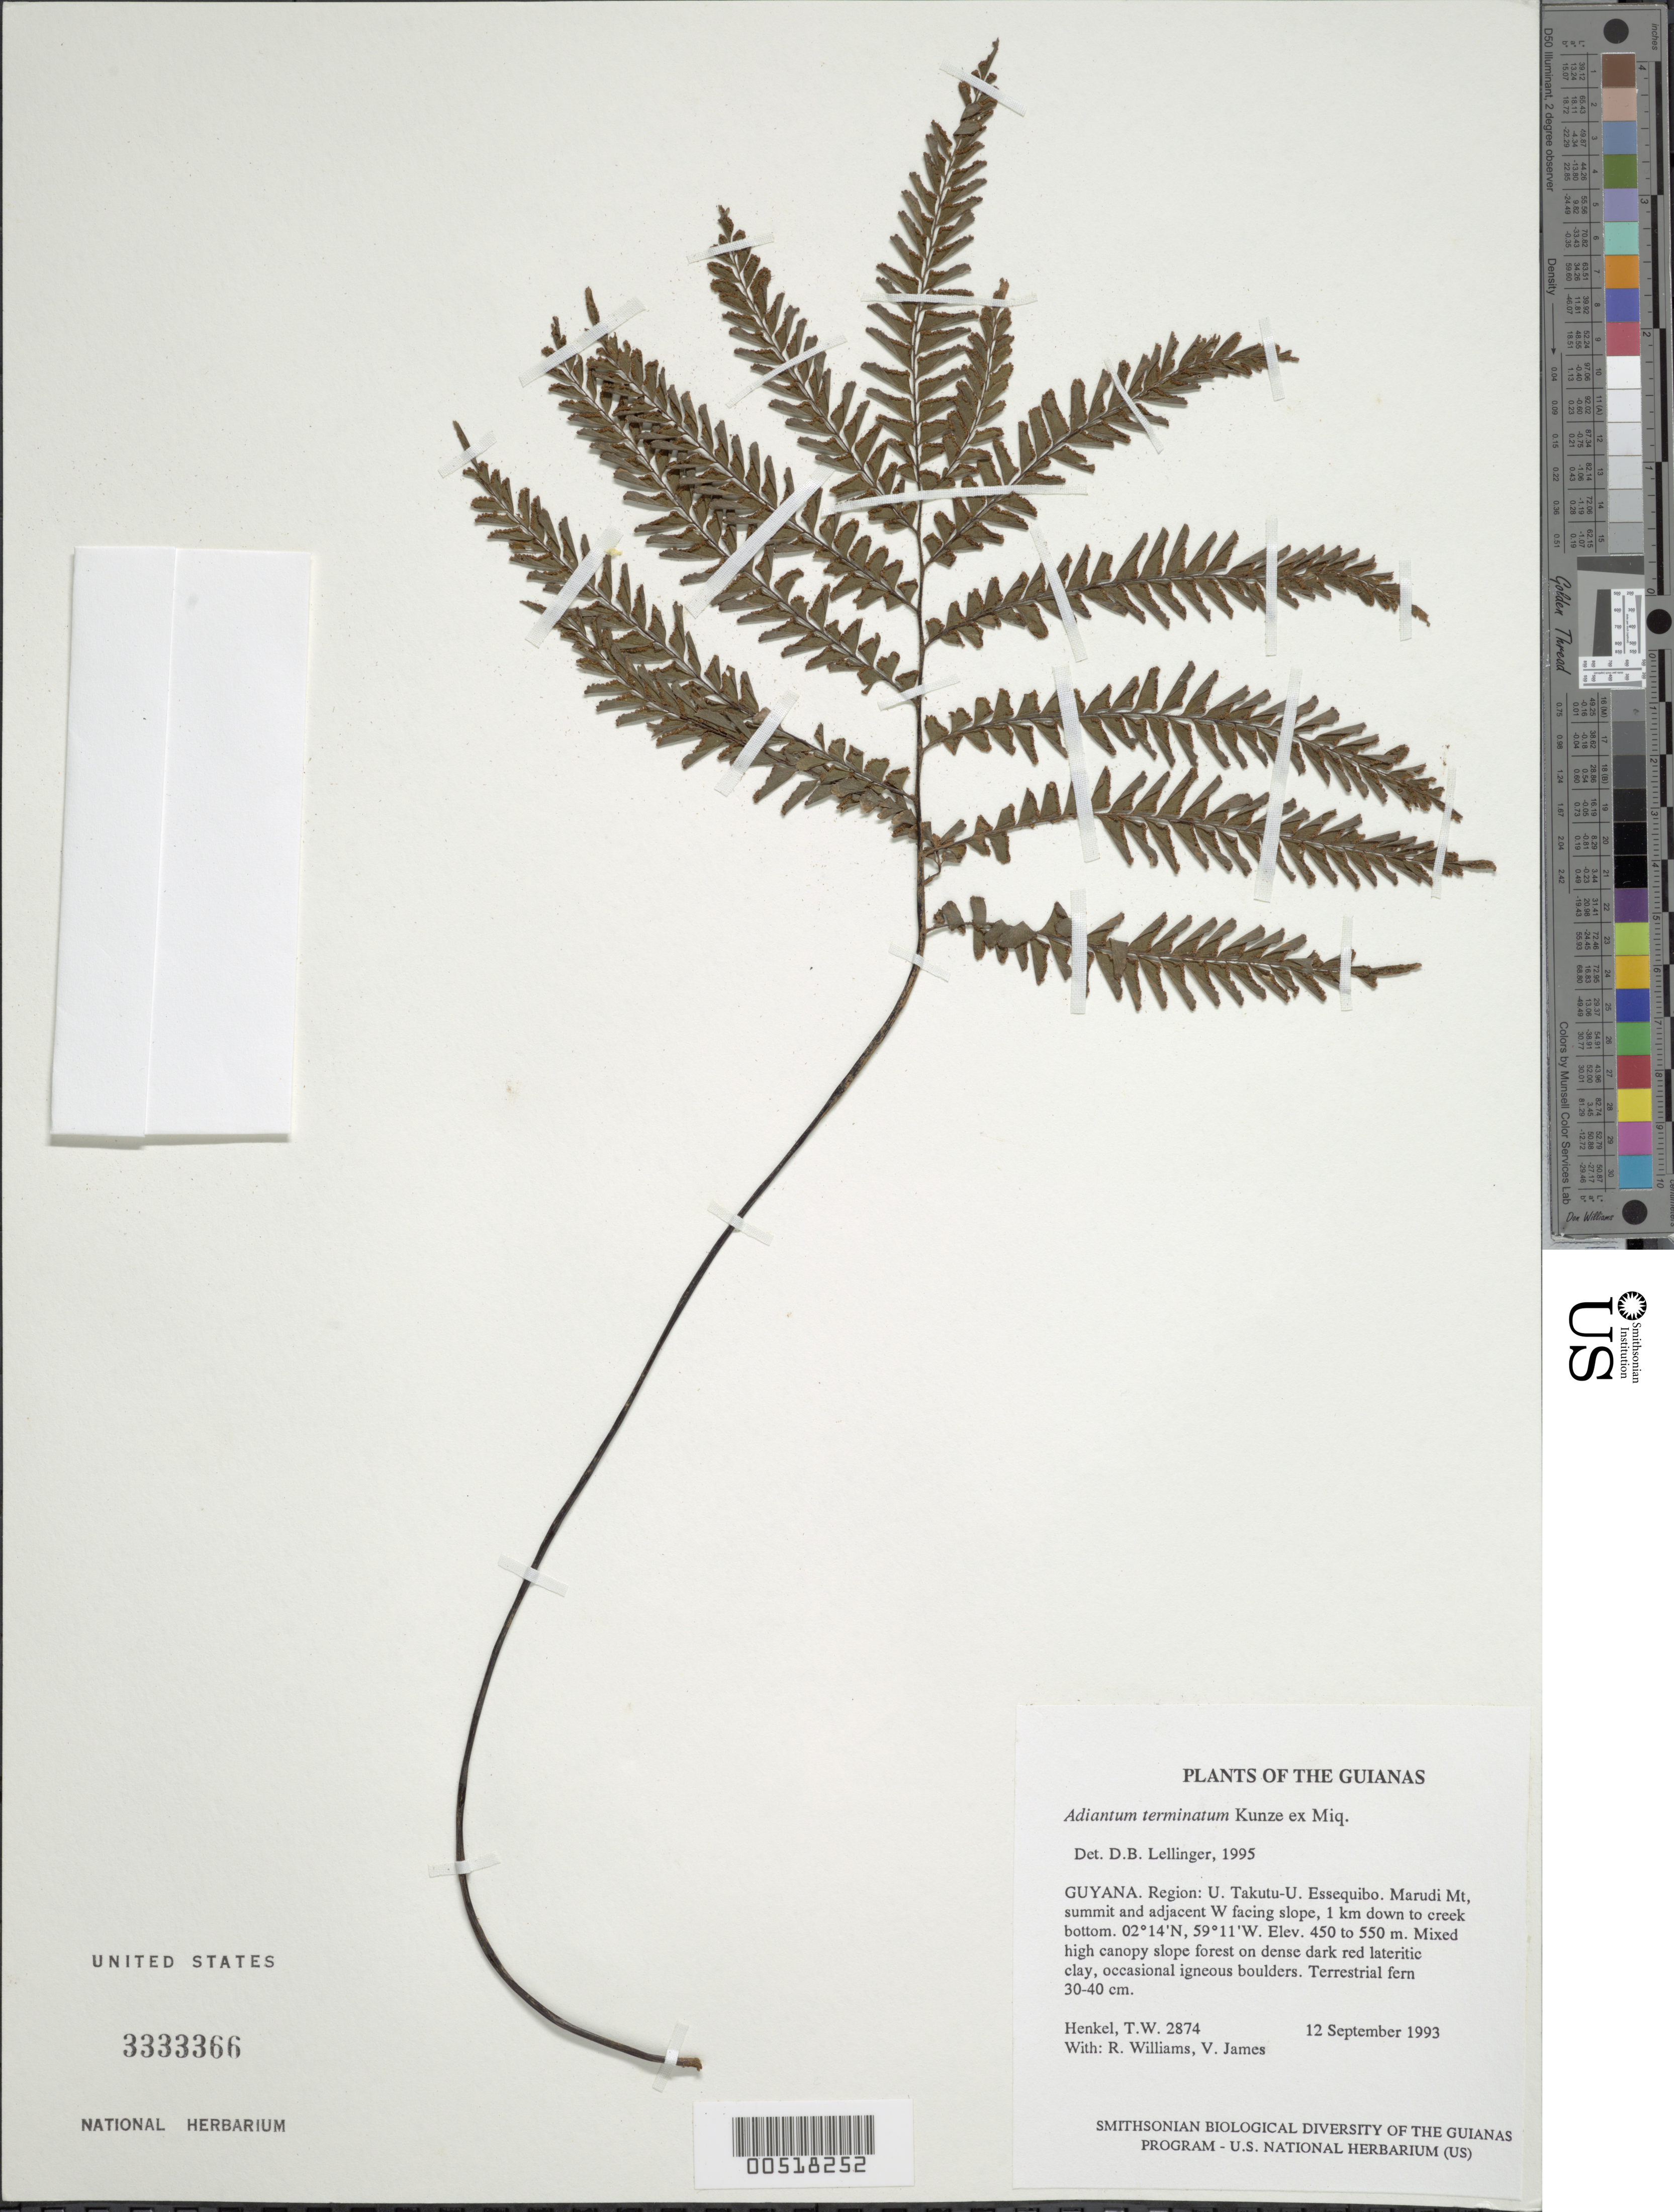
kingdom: Plantae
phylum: Tracheophyta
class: Polypodiopsida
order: Polypodiales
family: Pteridaceae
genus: Adiantum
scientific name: Adiantum terminatum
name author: Kunze ex Miq.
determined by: Lellinger, David B., (BOT), Smithsonian Institution - National Museum of Natural History (UNITED STATES)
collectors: T. Henkel, R. Williams & V. James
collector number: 2874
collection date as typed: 12 September 1993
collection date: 1993-09-12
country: Guyana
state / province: U. Takutu-U. Essequibo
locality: Marudi Mt, summit and adjacent W facing slope, 1 km down to creek bottom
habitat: Mixed high canopy slope forest on dense dark red lateritic clay, occasional igneous boulders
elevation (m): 450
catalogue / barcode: US 3333366